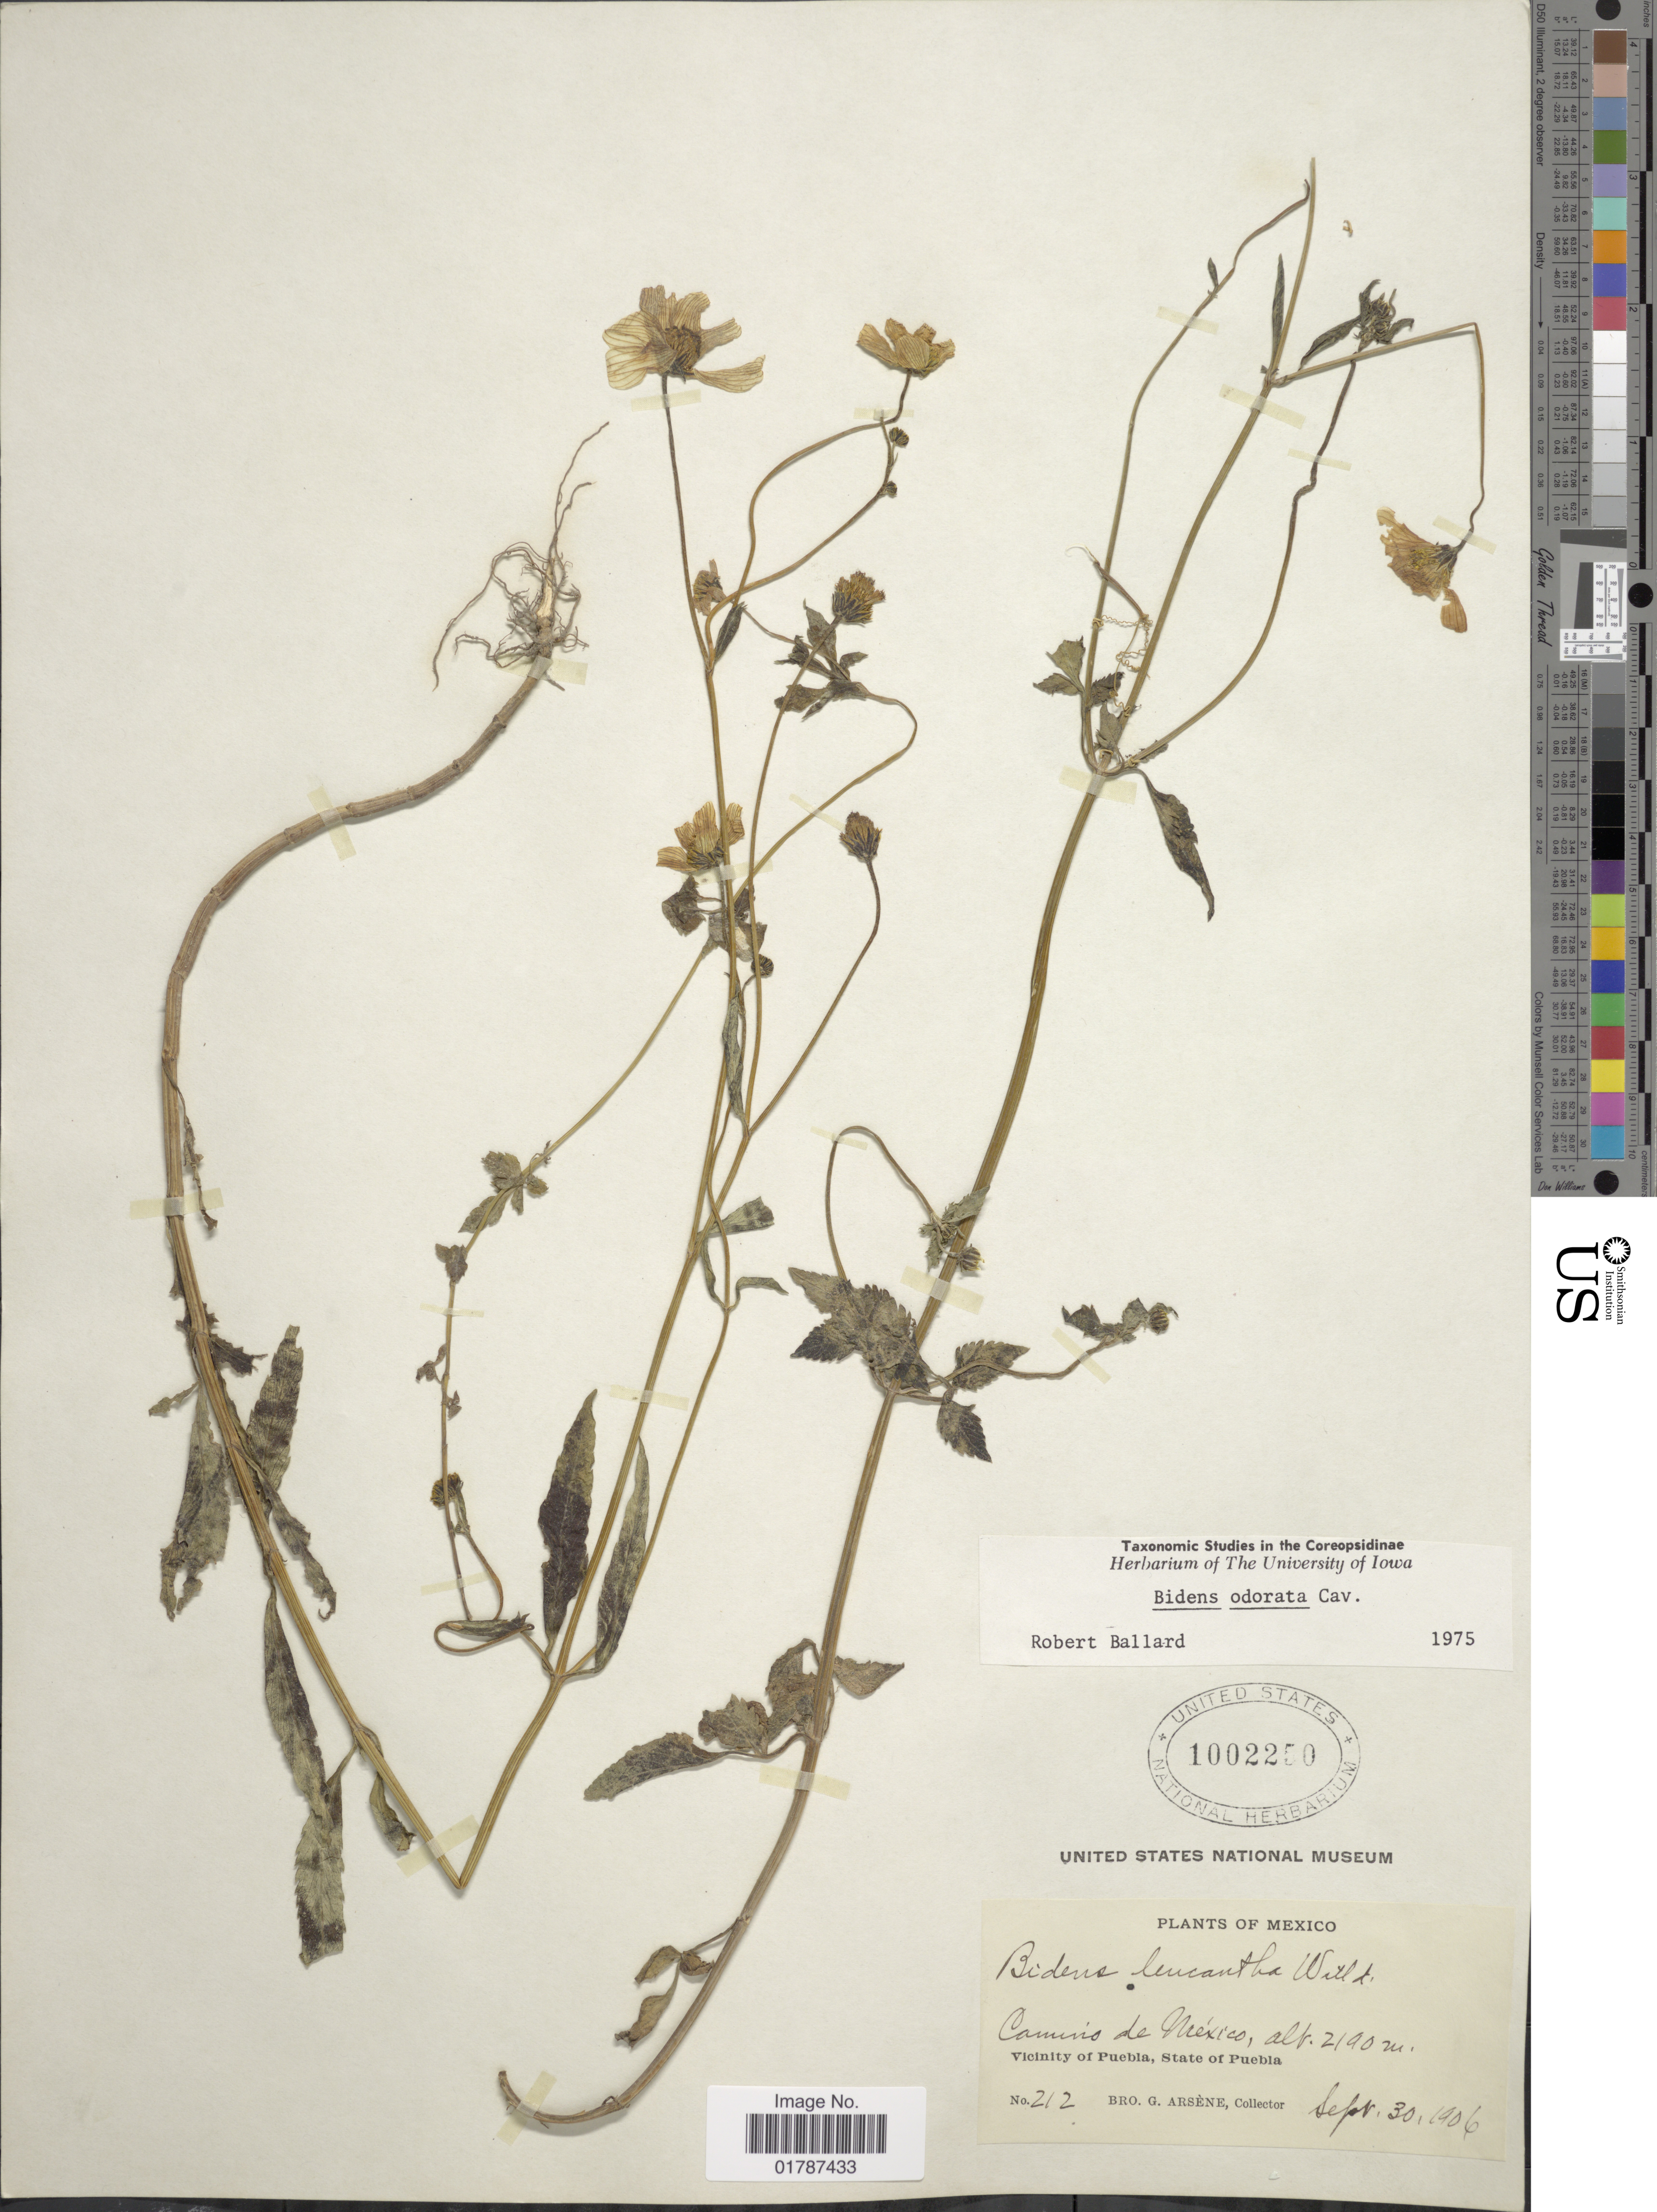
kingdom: Plantae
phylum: Tracheophyta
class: Magnoliopsida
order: Asterales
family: Asteraceae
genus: Bidens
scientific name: Bidens odorata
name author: Cav.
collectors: Bro. G. Arsène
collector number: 212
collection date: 1906-09-30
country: Mexico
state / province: Puebla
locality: Camino de Mexico, Vicinity of Puebla, State of Puebla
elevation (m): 2190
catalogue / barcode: US 1002250